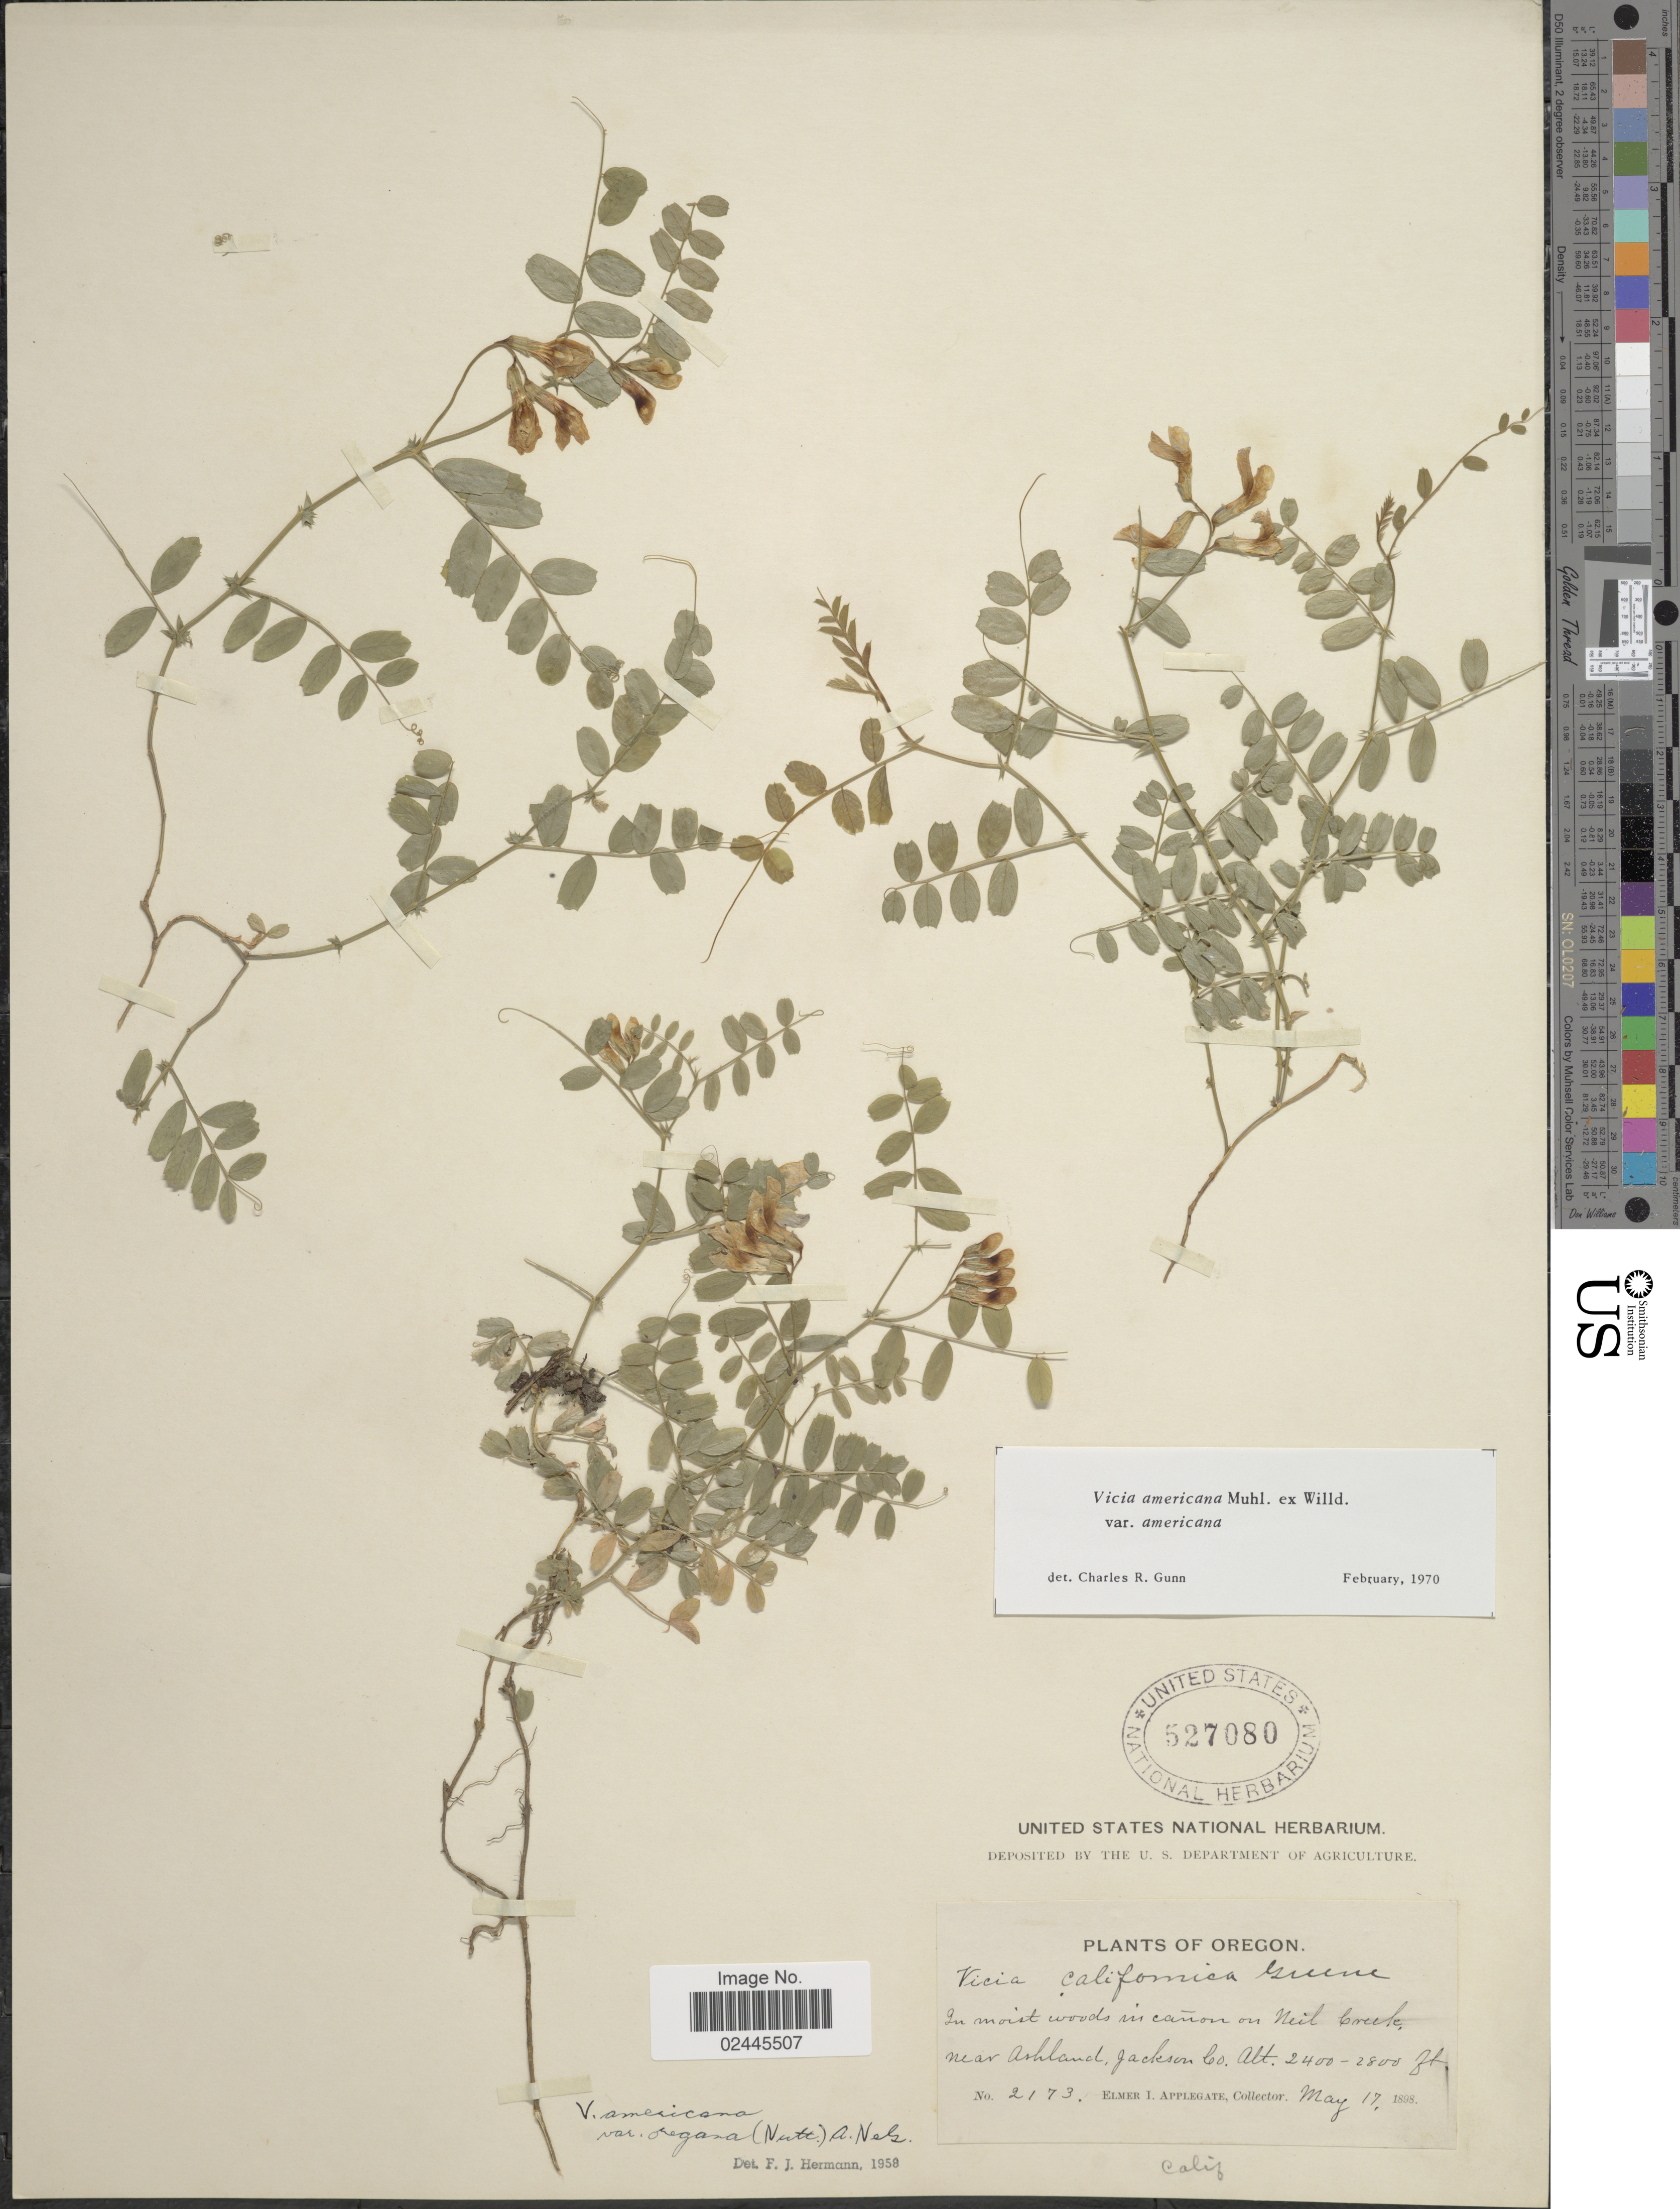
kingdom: Plantae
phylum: Tracheophyta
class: Magnoliopsida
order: Fabales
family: Fabaceae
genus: Vicia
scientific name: Vicia americana var. americana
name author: Muhl. ex Willd.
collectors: E. I. Applegate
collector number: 2173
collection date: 1898-05-17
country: United States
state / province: Oregon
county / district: Jackson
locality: In moist woods in canon on Neil Creek, near Ashland, Jackson Co.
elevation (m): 732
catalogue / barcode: US 527080